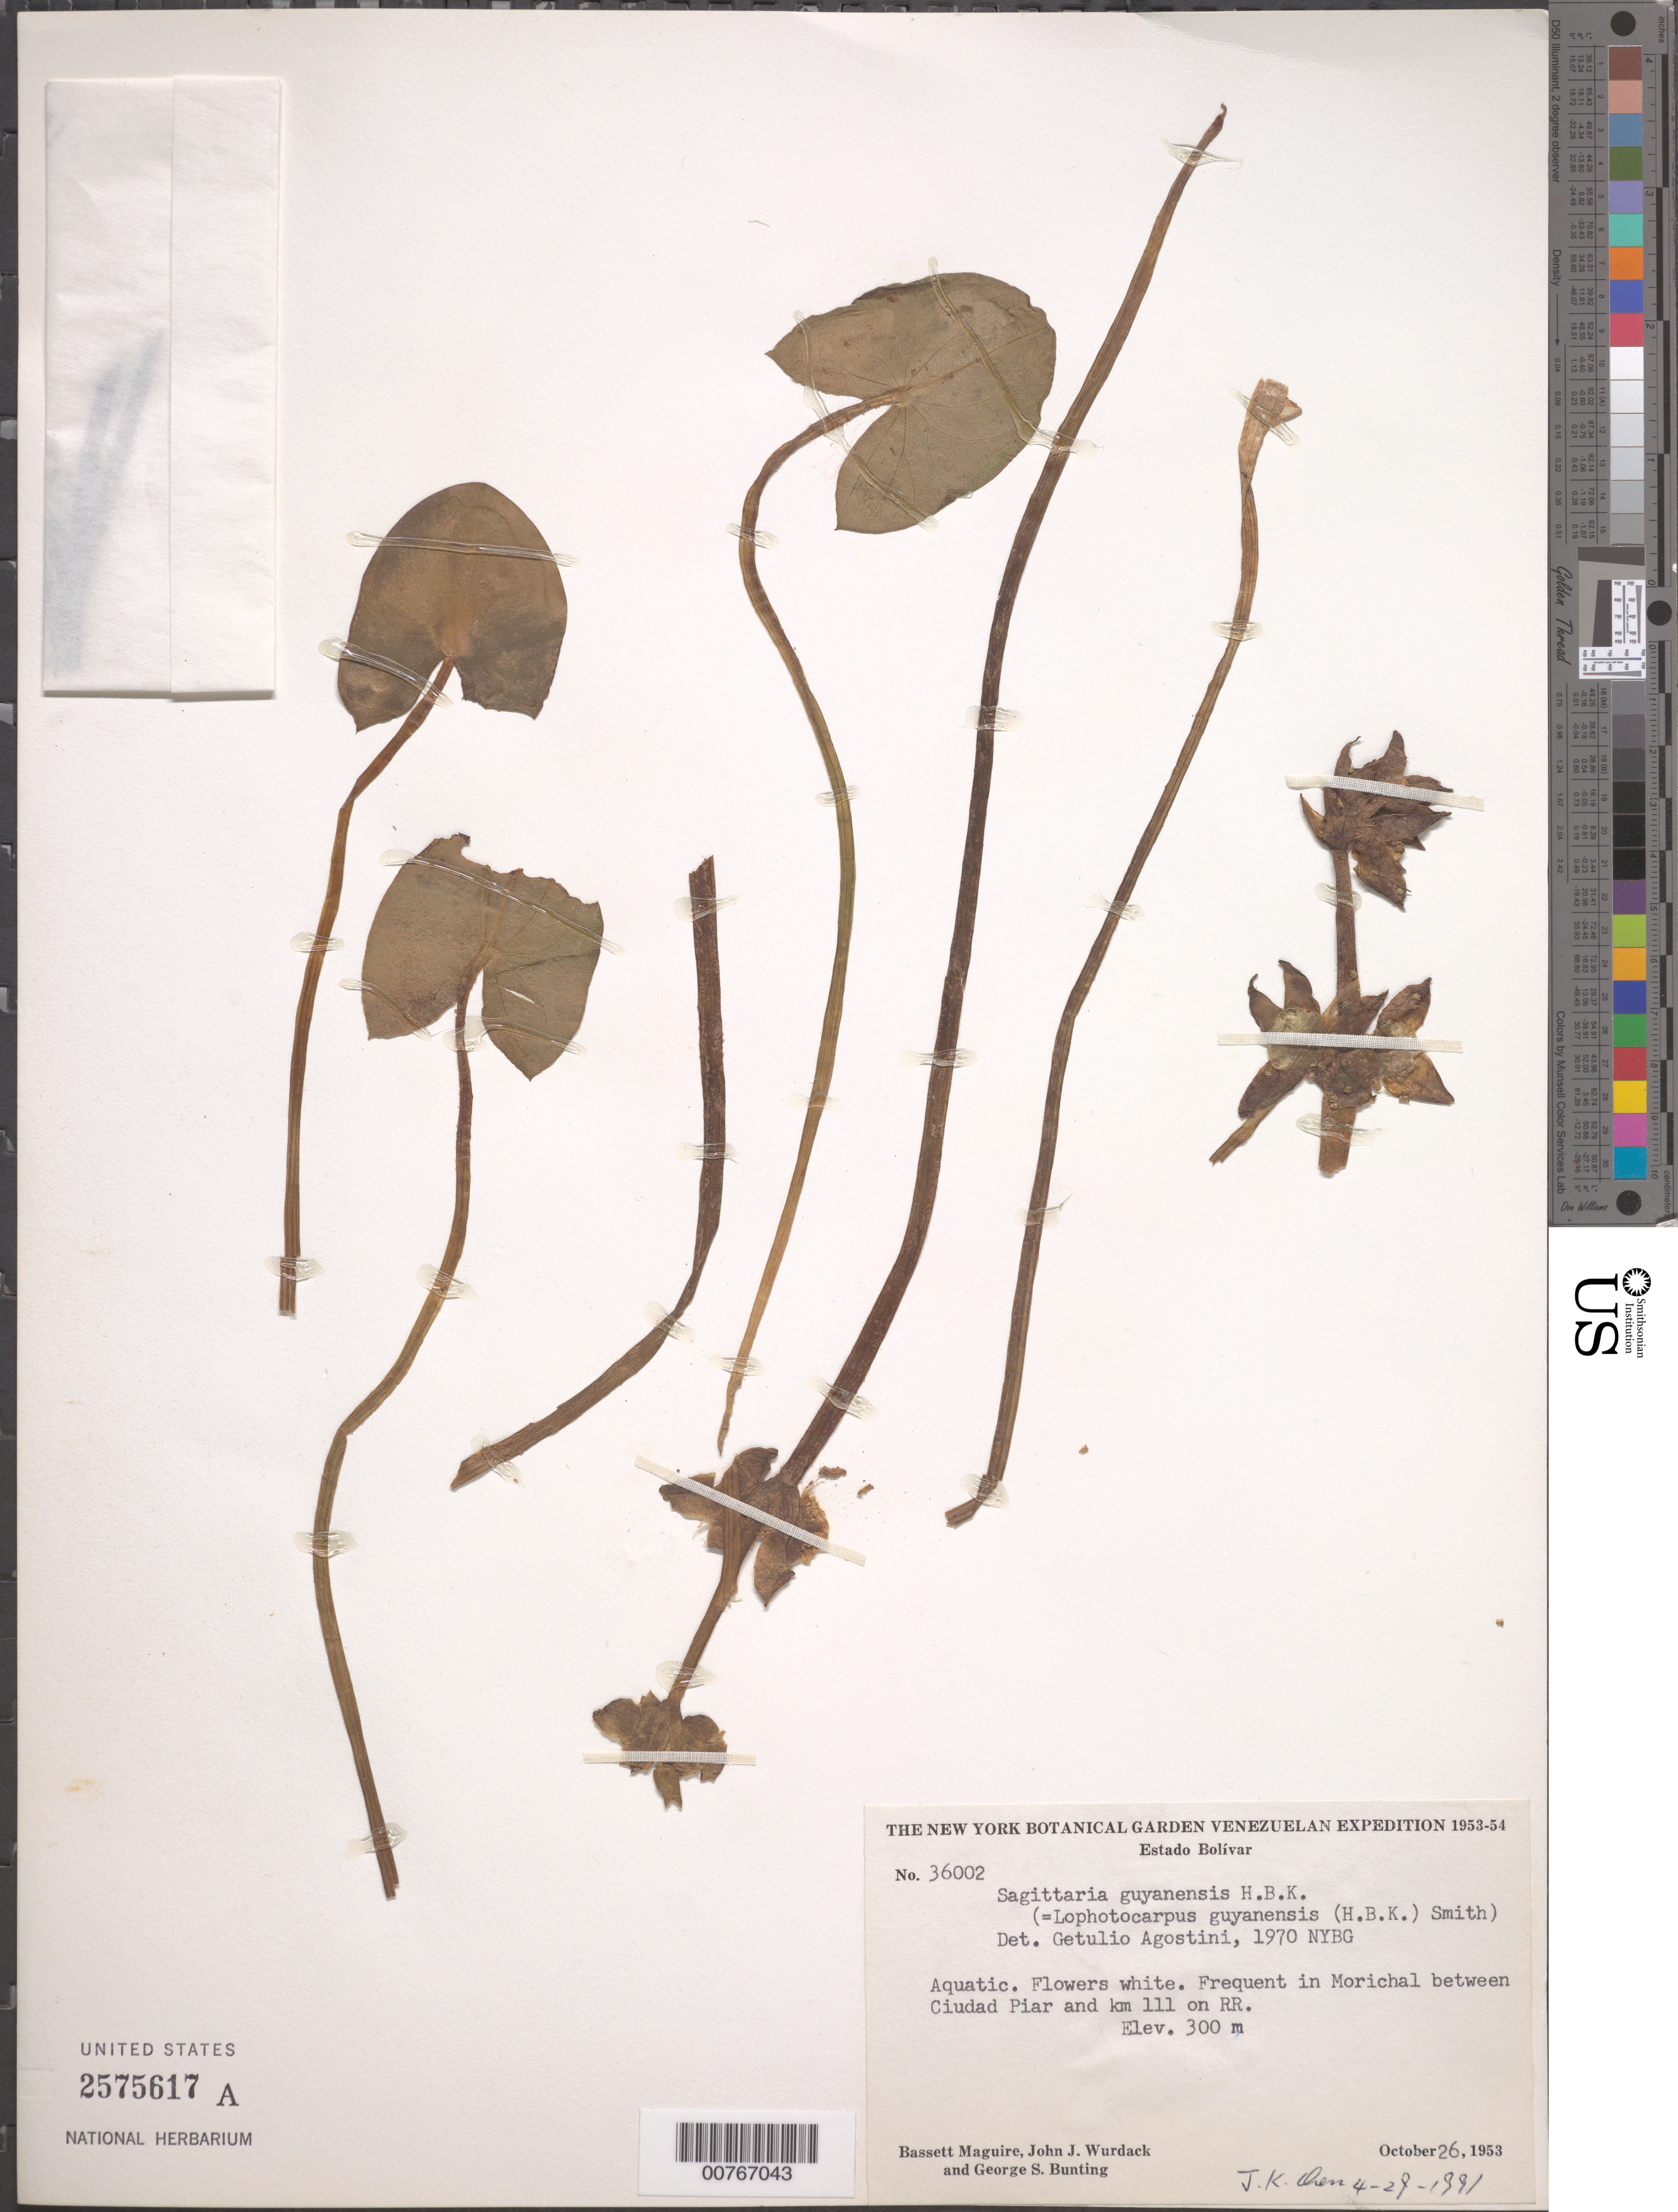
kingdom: Plantae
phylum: Tracheophyta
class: Liliopsida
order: Alismatales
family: Alismataceae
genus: Echinodorus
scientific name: Echinodorus guianensis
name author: (Kunth) Griseb.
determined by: Chen, J. K.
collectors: B. Maguire, J. J. Wurdack & G. S. Bunting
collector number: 36002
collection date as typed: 26-Oct-53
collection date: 1953-10-26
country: Venezuela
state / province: Bolívar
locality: Cuidad Piar to km 111 on RR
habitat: Aquatic; morichal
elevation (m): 300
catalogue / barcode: US 2575617A